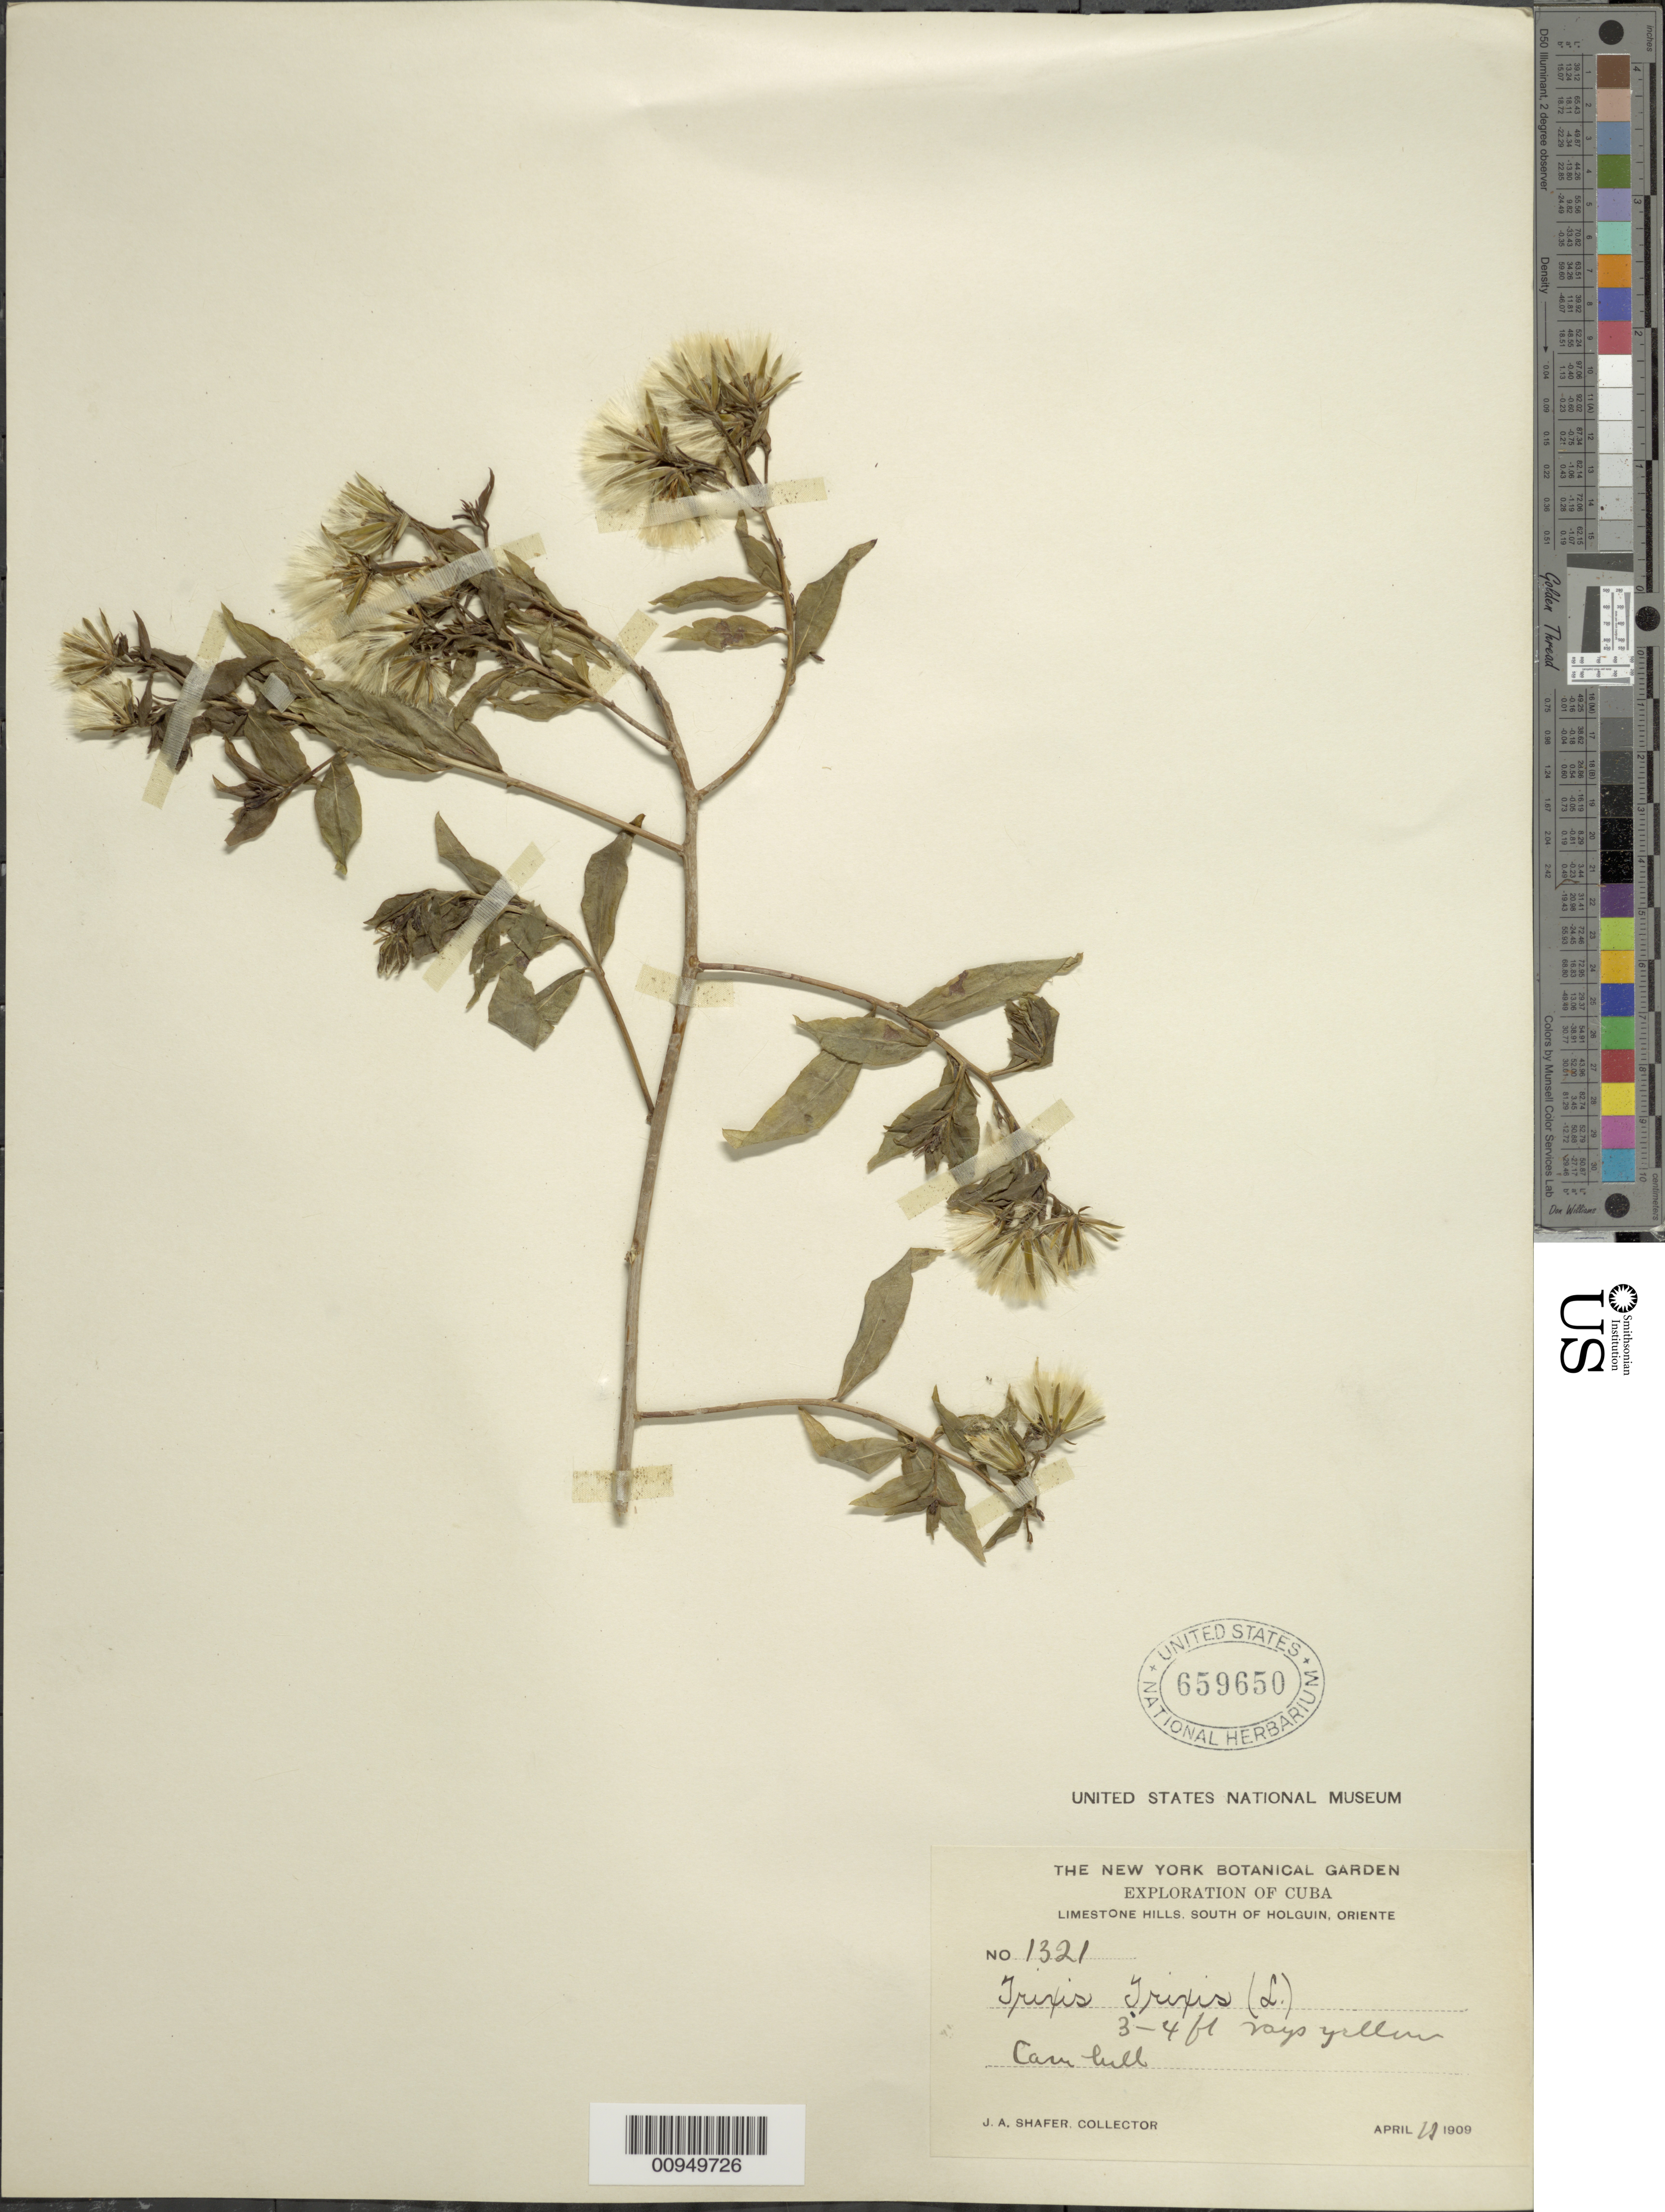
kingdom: Plantae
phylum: Tracheophyta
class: Magnoliopsida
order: Asterales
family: Asteraceae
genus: Trixis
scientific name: Trixis inula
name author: Crantz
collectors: J. A. Shafer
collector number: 1321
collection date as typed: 11 Apr 1909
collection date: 1909-04-11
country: Cuba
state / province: Oriente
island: Cuba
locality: S of Holquin, "Caru" Hill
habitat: Limestone hills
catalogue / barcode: US 659650